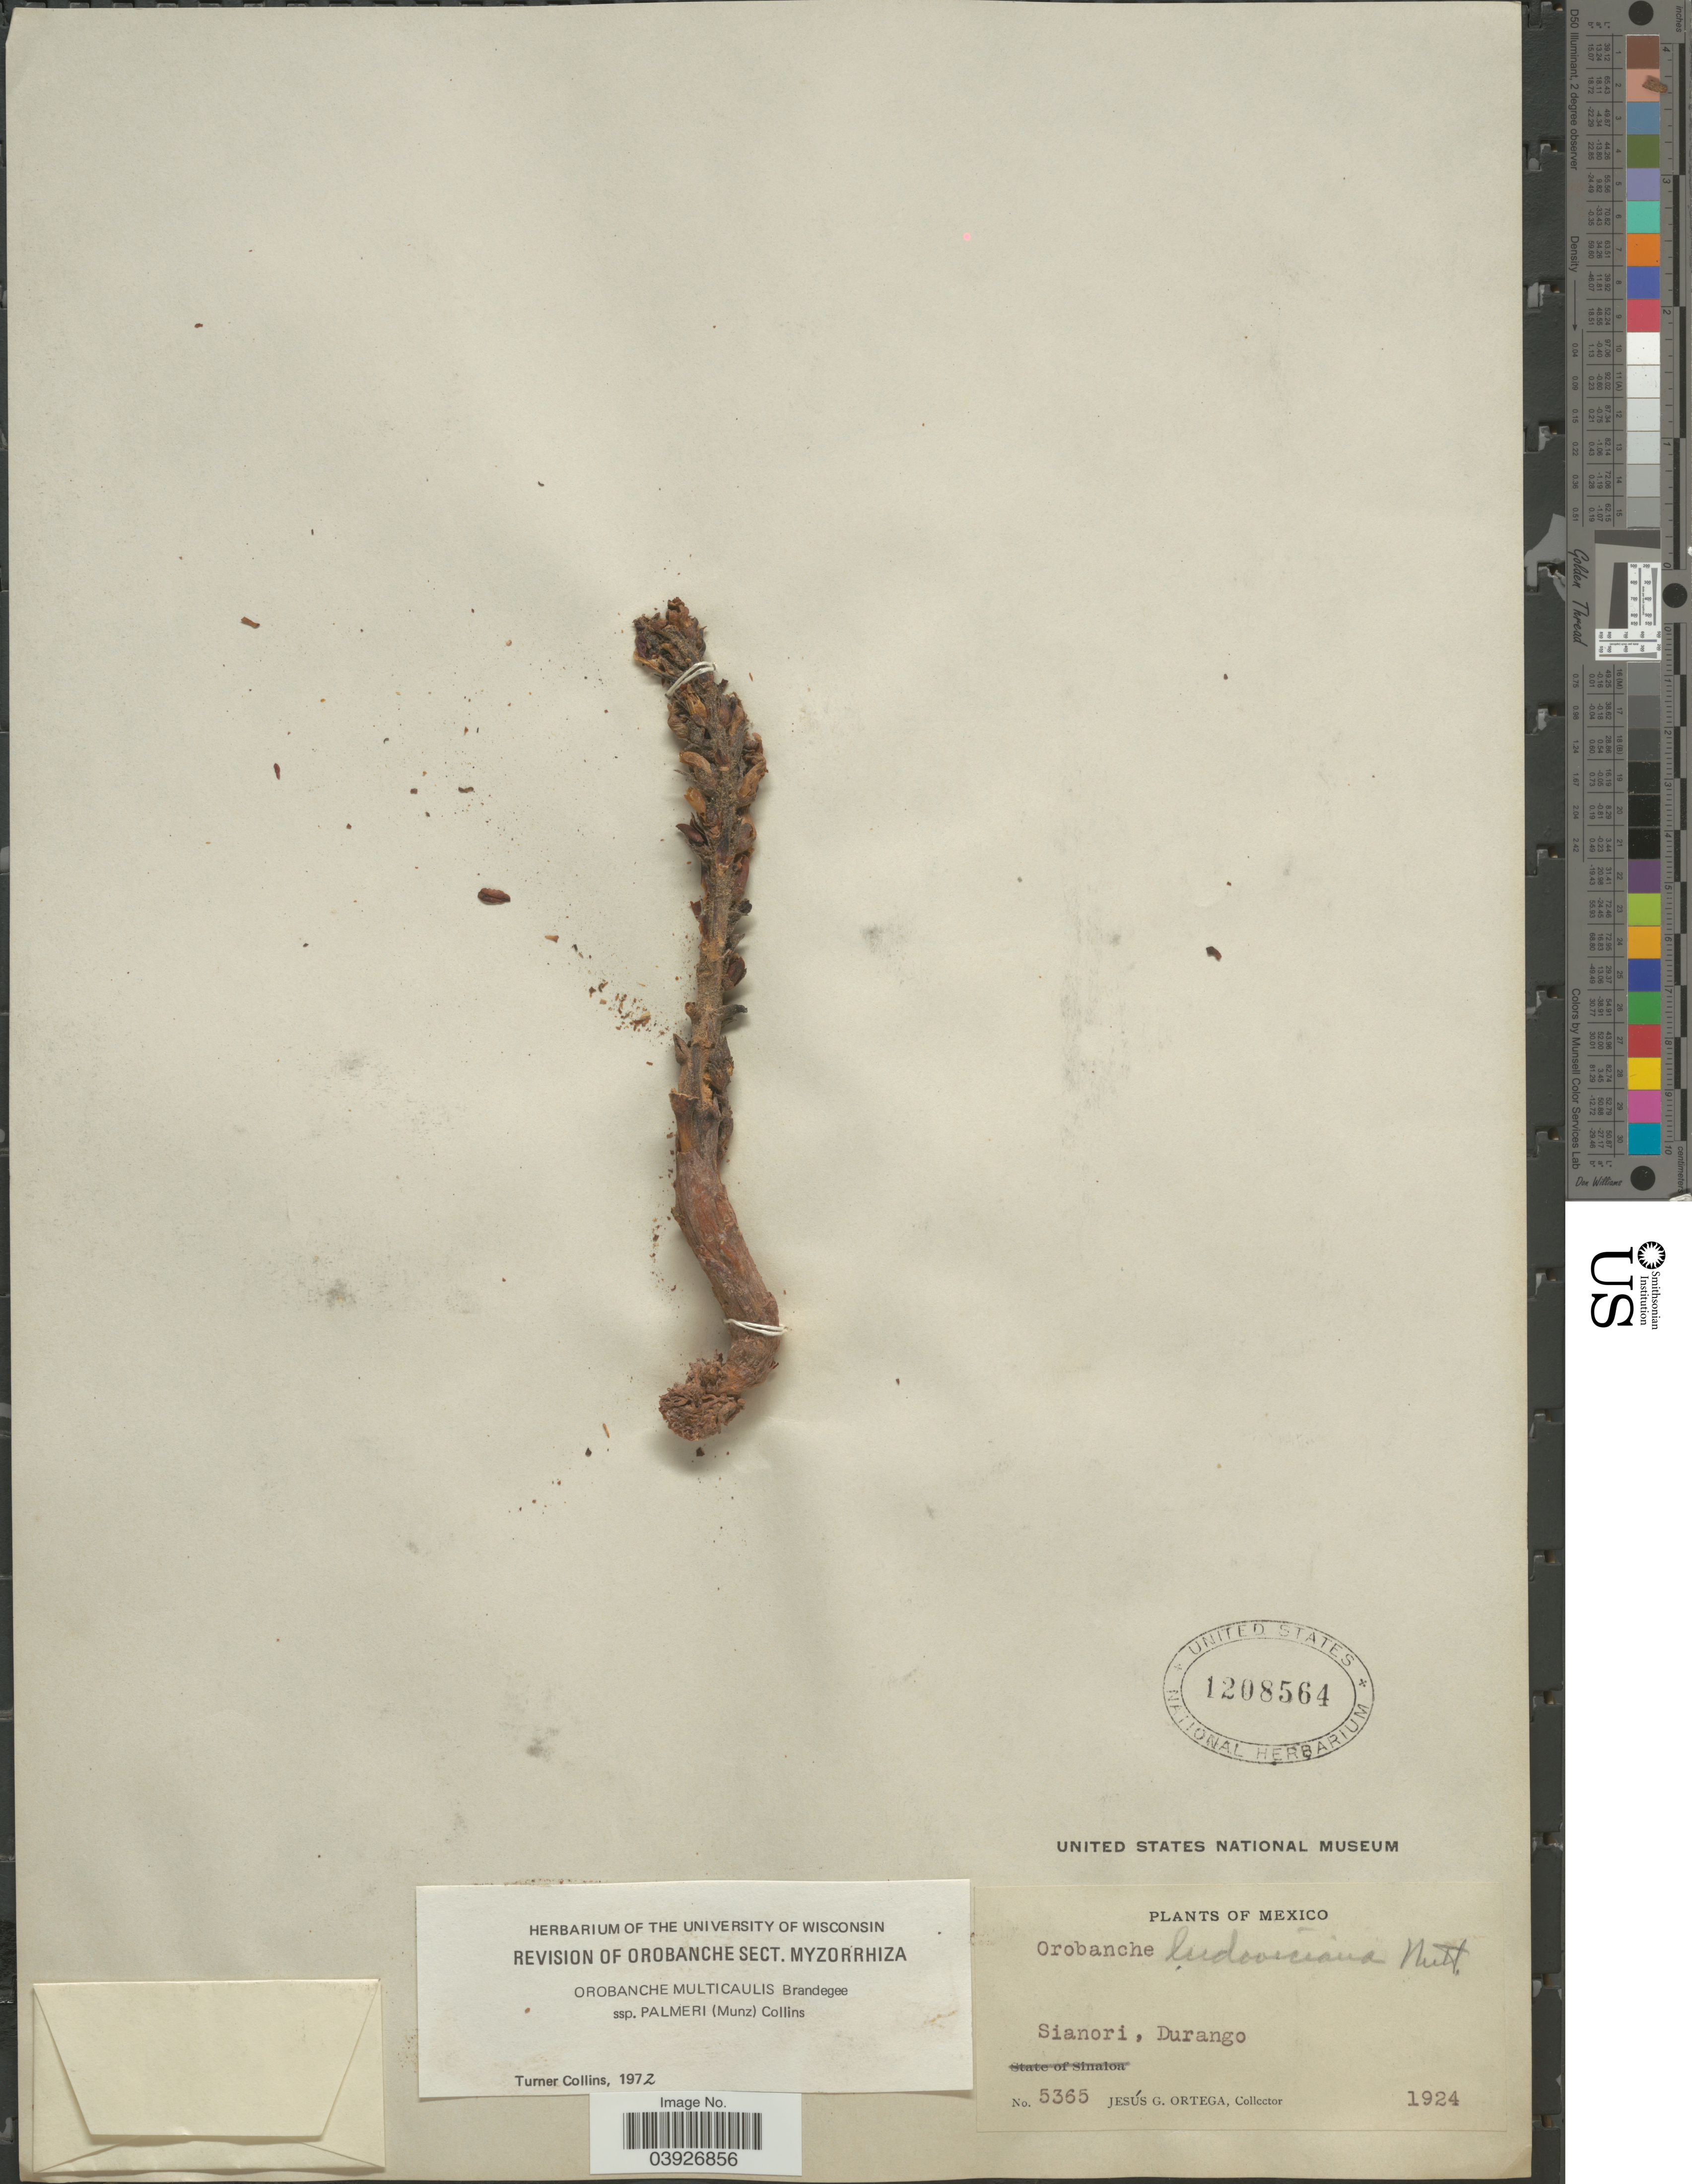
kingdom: Plantae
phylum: Tracheophyta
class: Magnoliopsida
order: Lamiales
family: Orobanchaceae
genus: Orobanche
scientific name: Orobanche multicaulis subsp. palmeri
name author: (Munz) L.T. Collins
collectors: J. Ortega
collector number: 5365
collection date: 1924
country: Mexico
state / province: Durango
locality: Sianori.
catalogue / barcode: US 1208564